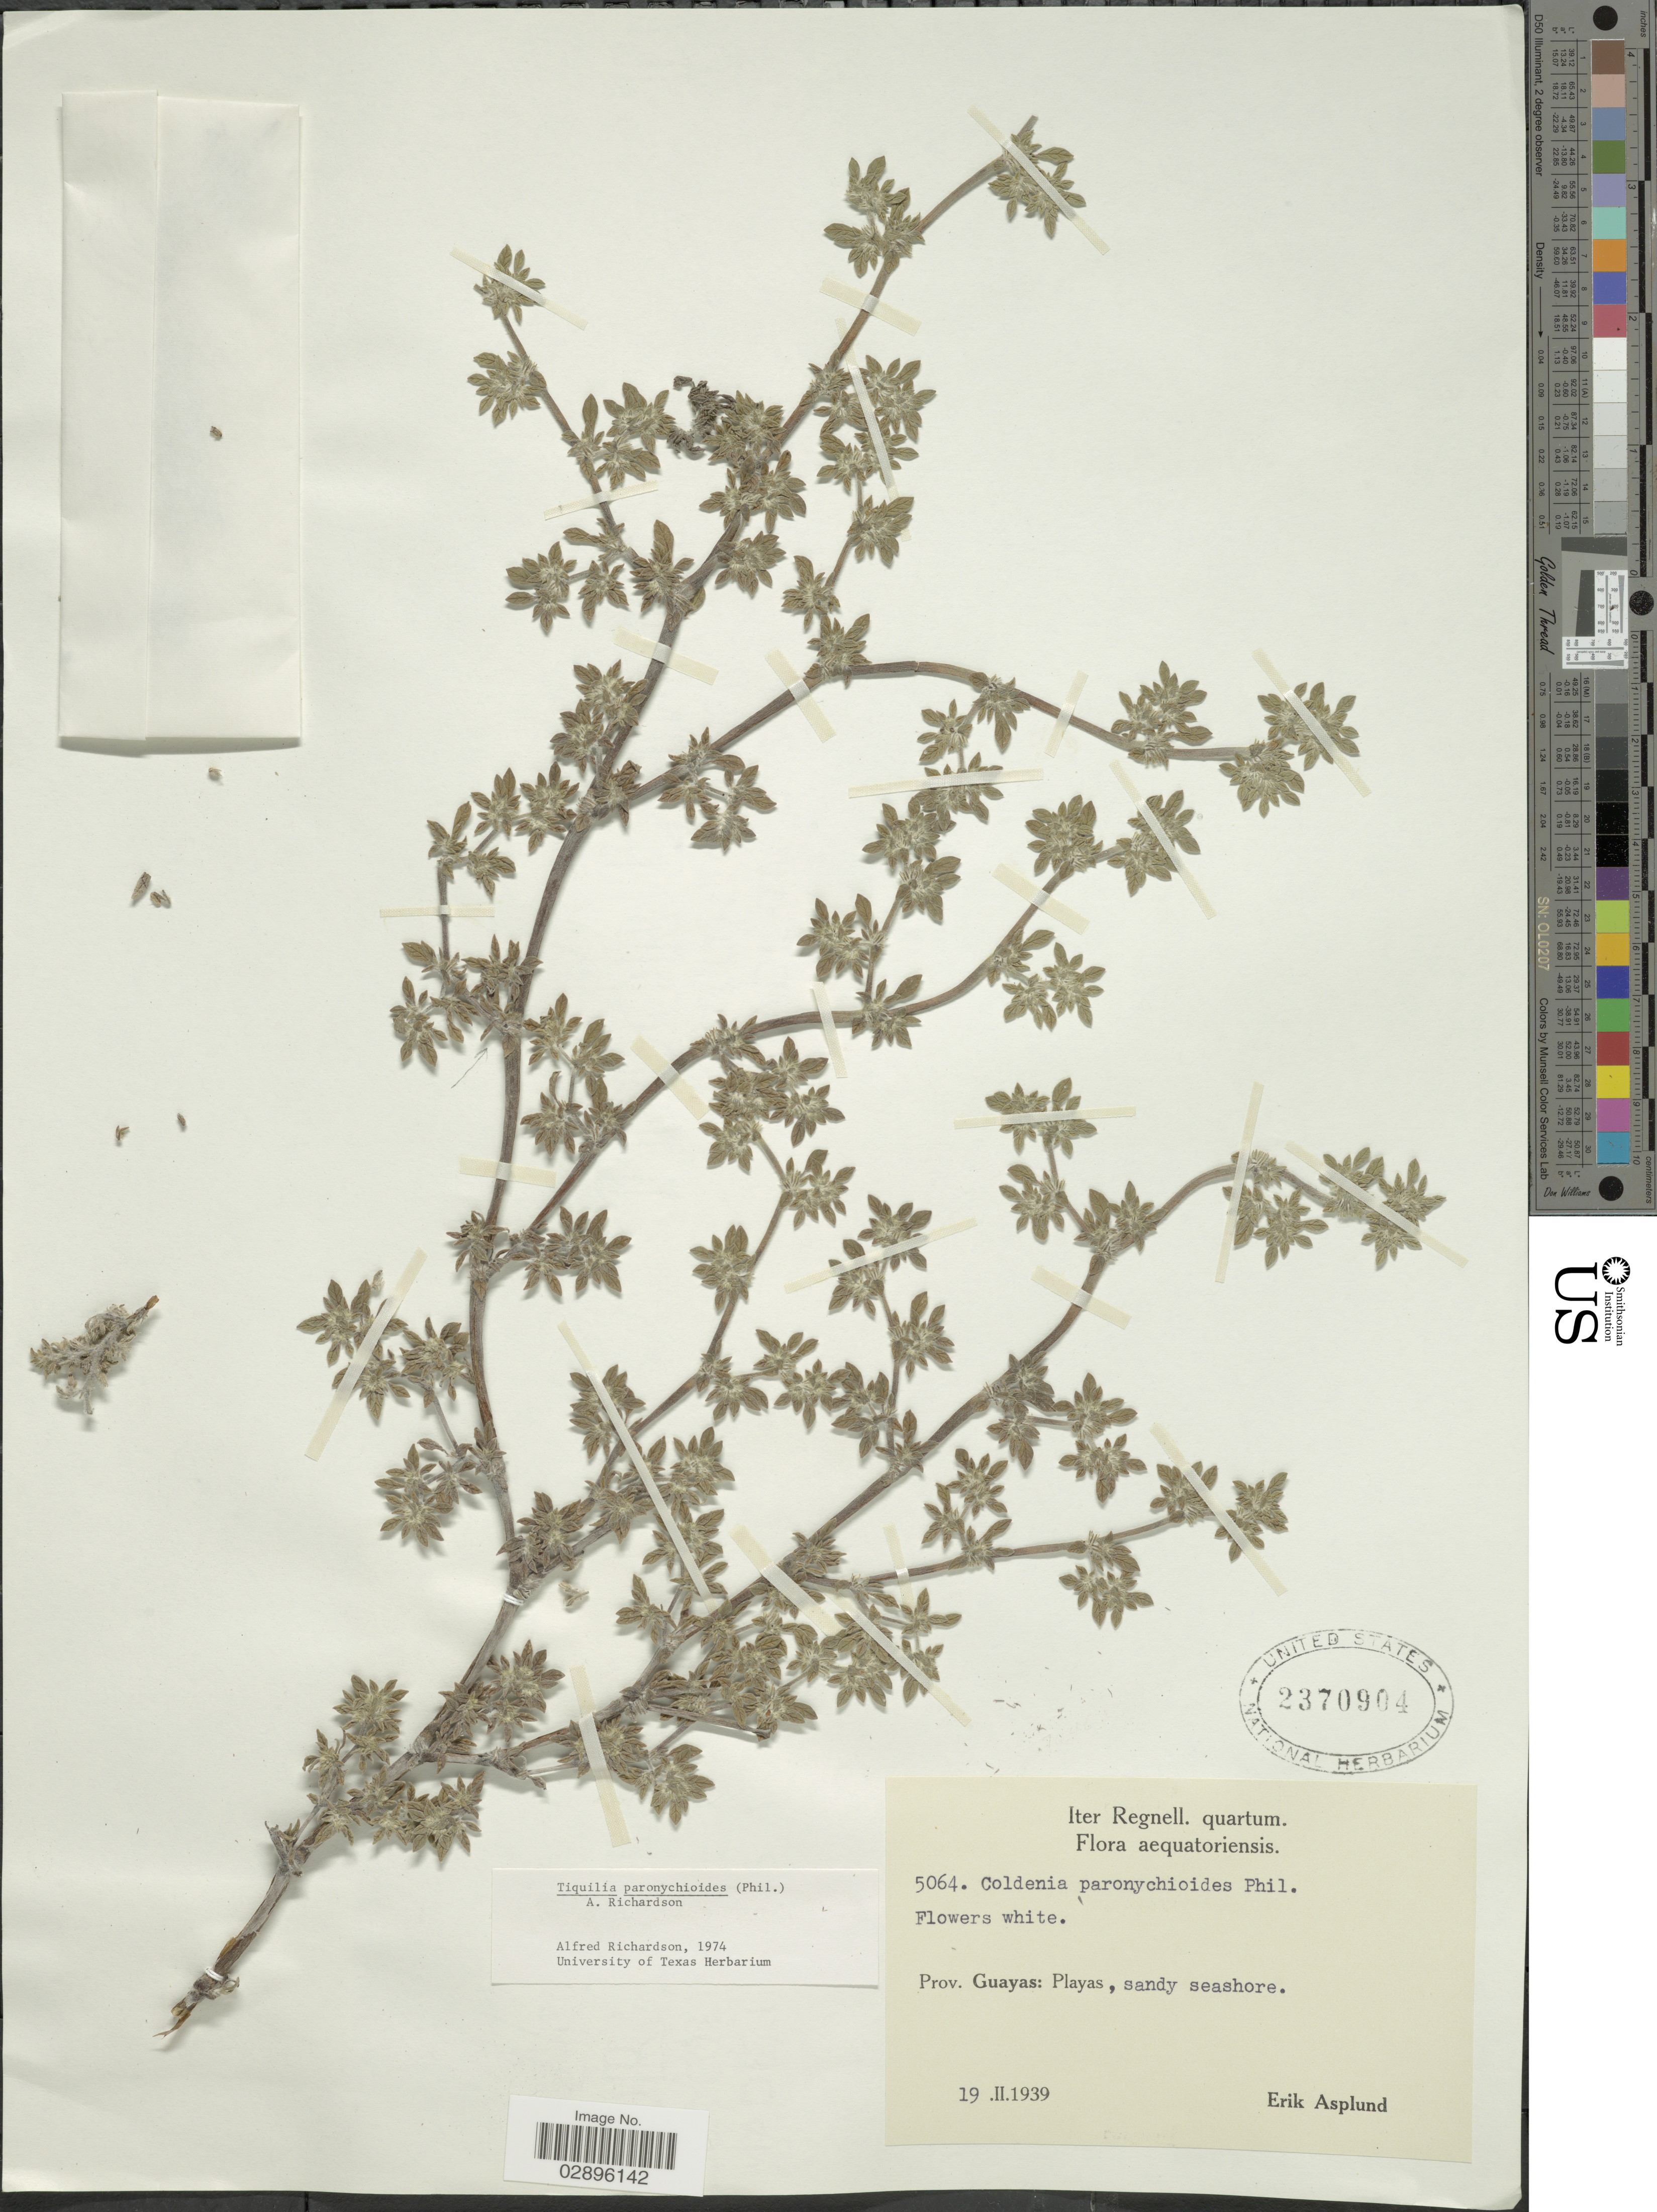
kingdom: Plantae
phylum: Tracheophyta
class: Magnoliopsida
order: Boraginales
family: Ehretiaceae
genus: Tiquilia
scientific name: Tiquilia paronychioides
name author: (Phil.) A.T. Richardson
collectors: E. Asplund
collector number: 5064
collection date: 1939-02-19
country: Ecuador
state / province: Guayas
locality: Playas, sandy seashore.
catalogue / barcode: US 2370904